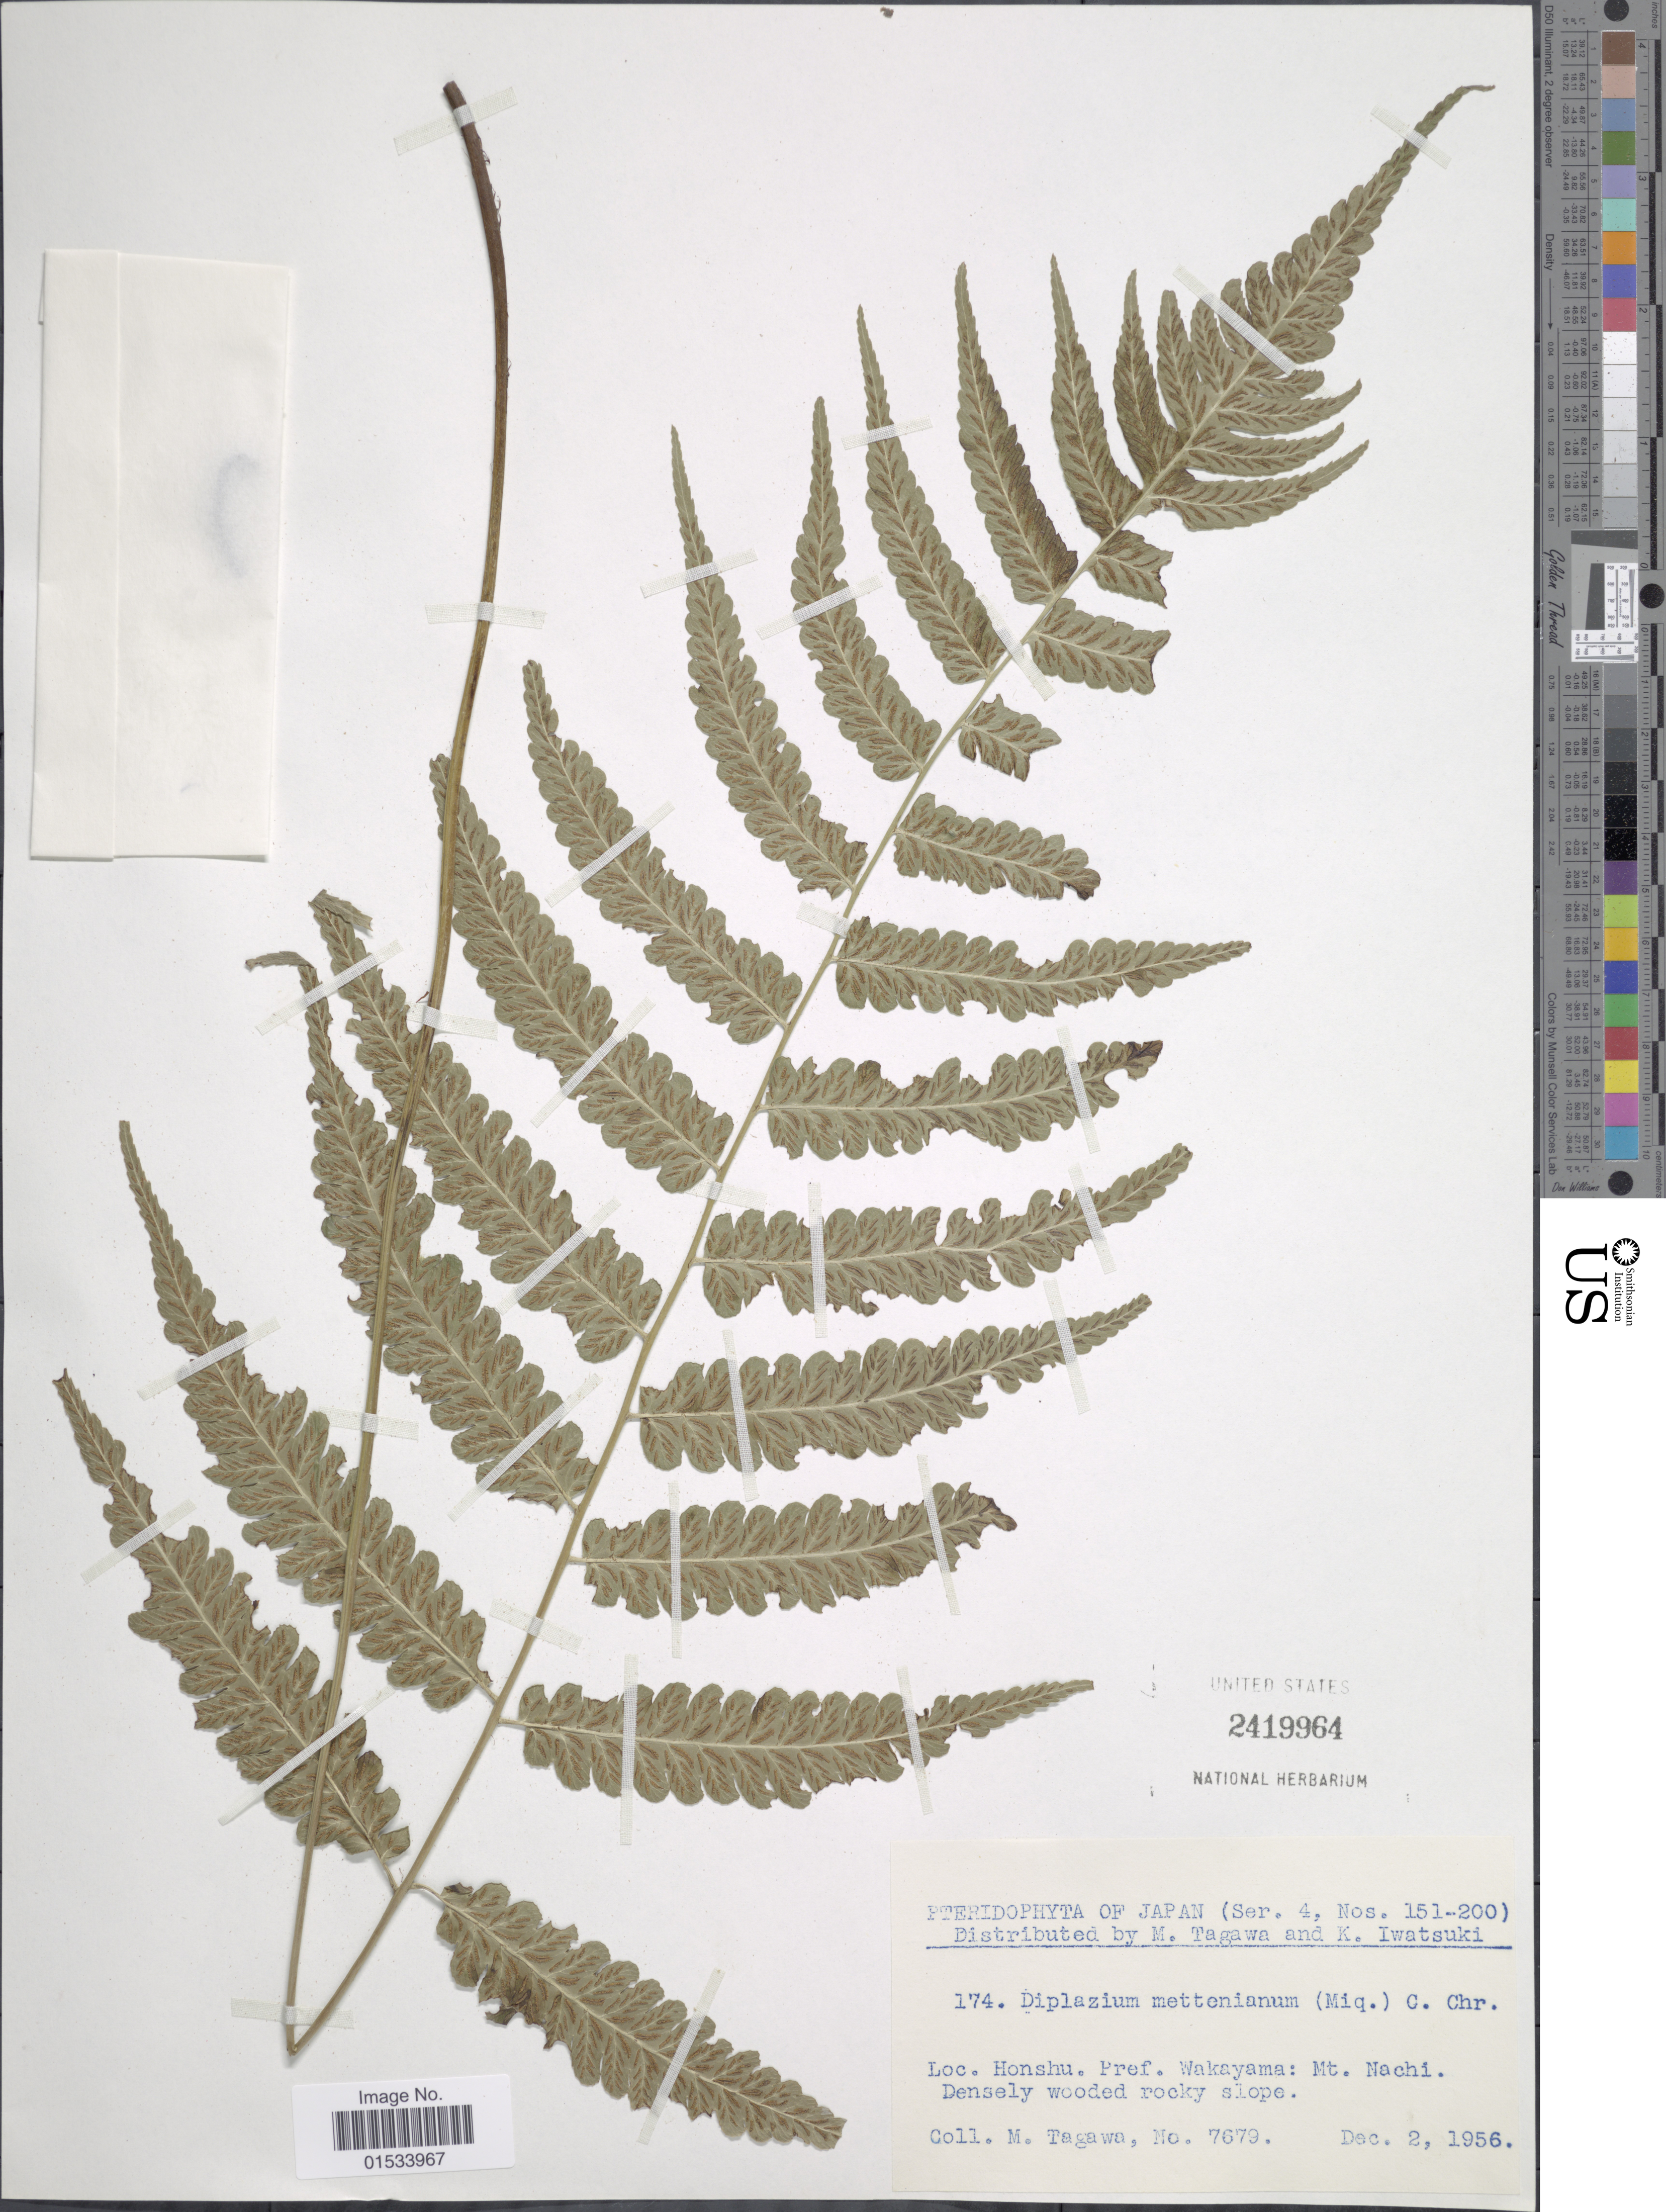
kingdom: Plantae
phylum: Tracheophyta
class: Polypodiopsida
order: Polypodiales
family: Athyriaceae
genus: Diplazium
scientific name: Diplazium mettenianum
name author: (Miq.) C. Chr.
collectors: M. Tagawa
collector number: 7679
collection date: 1956-11-02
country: Japan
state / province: Wakayama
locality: Honshu, Mt. Nachi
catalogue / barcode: US 2419964